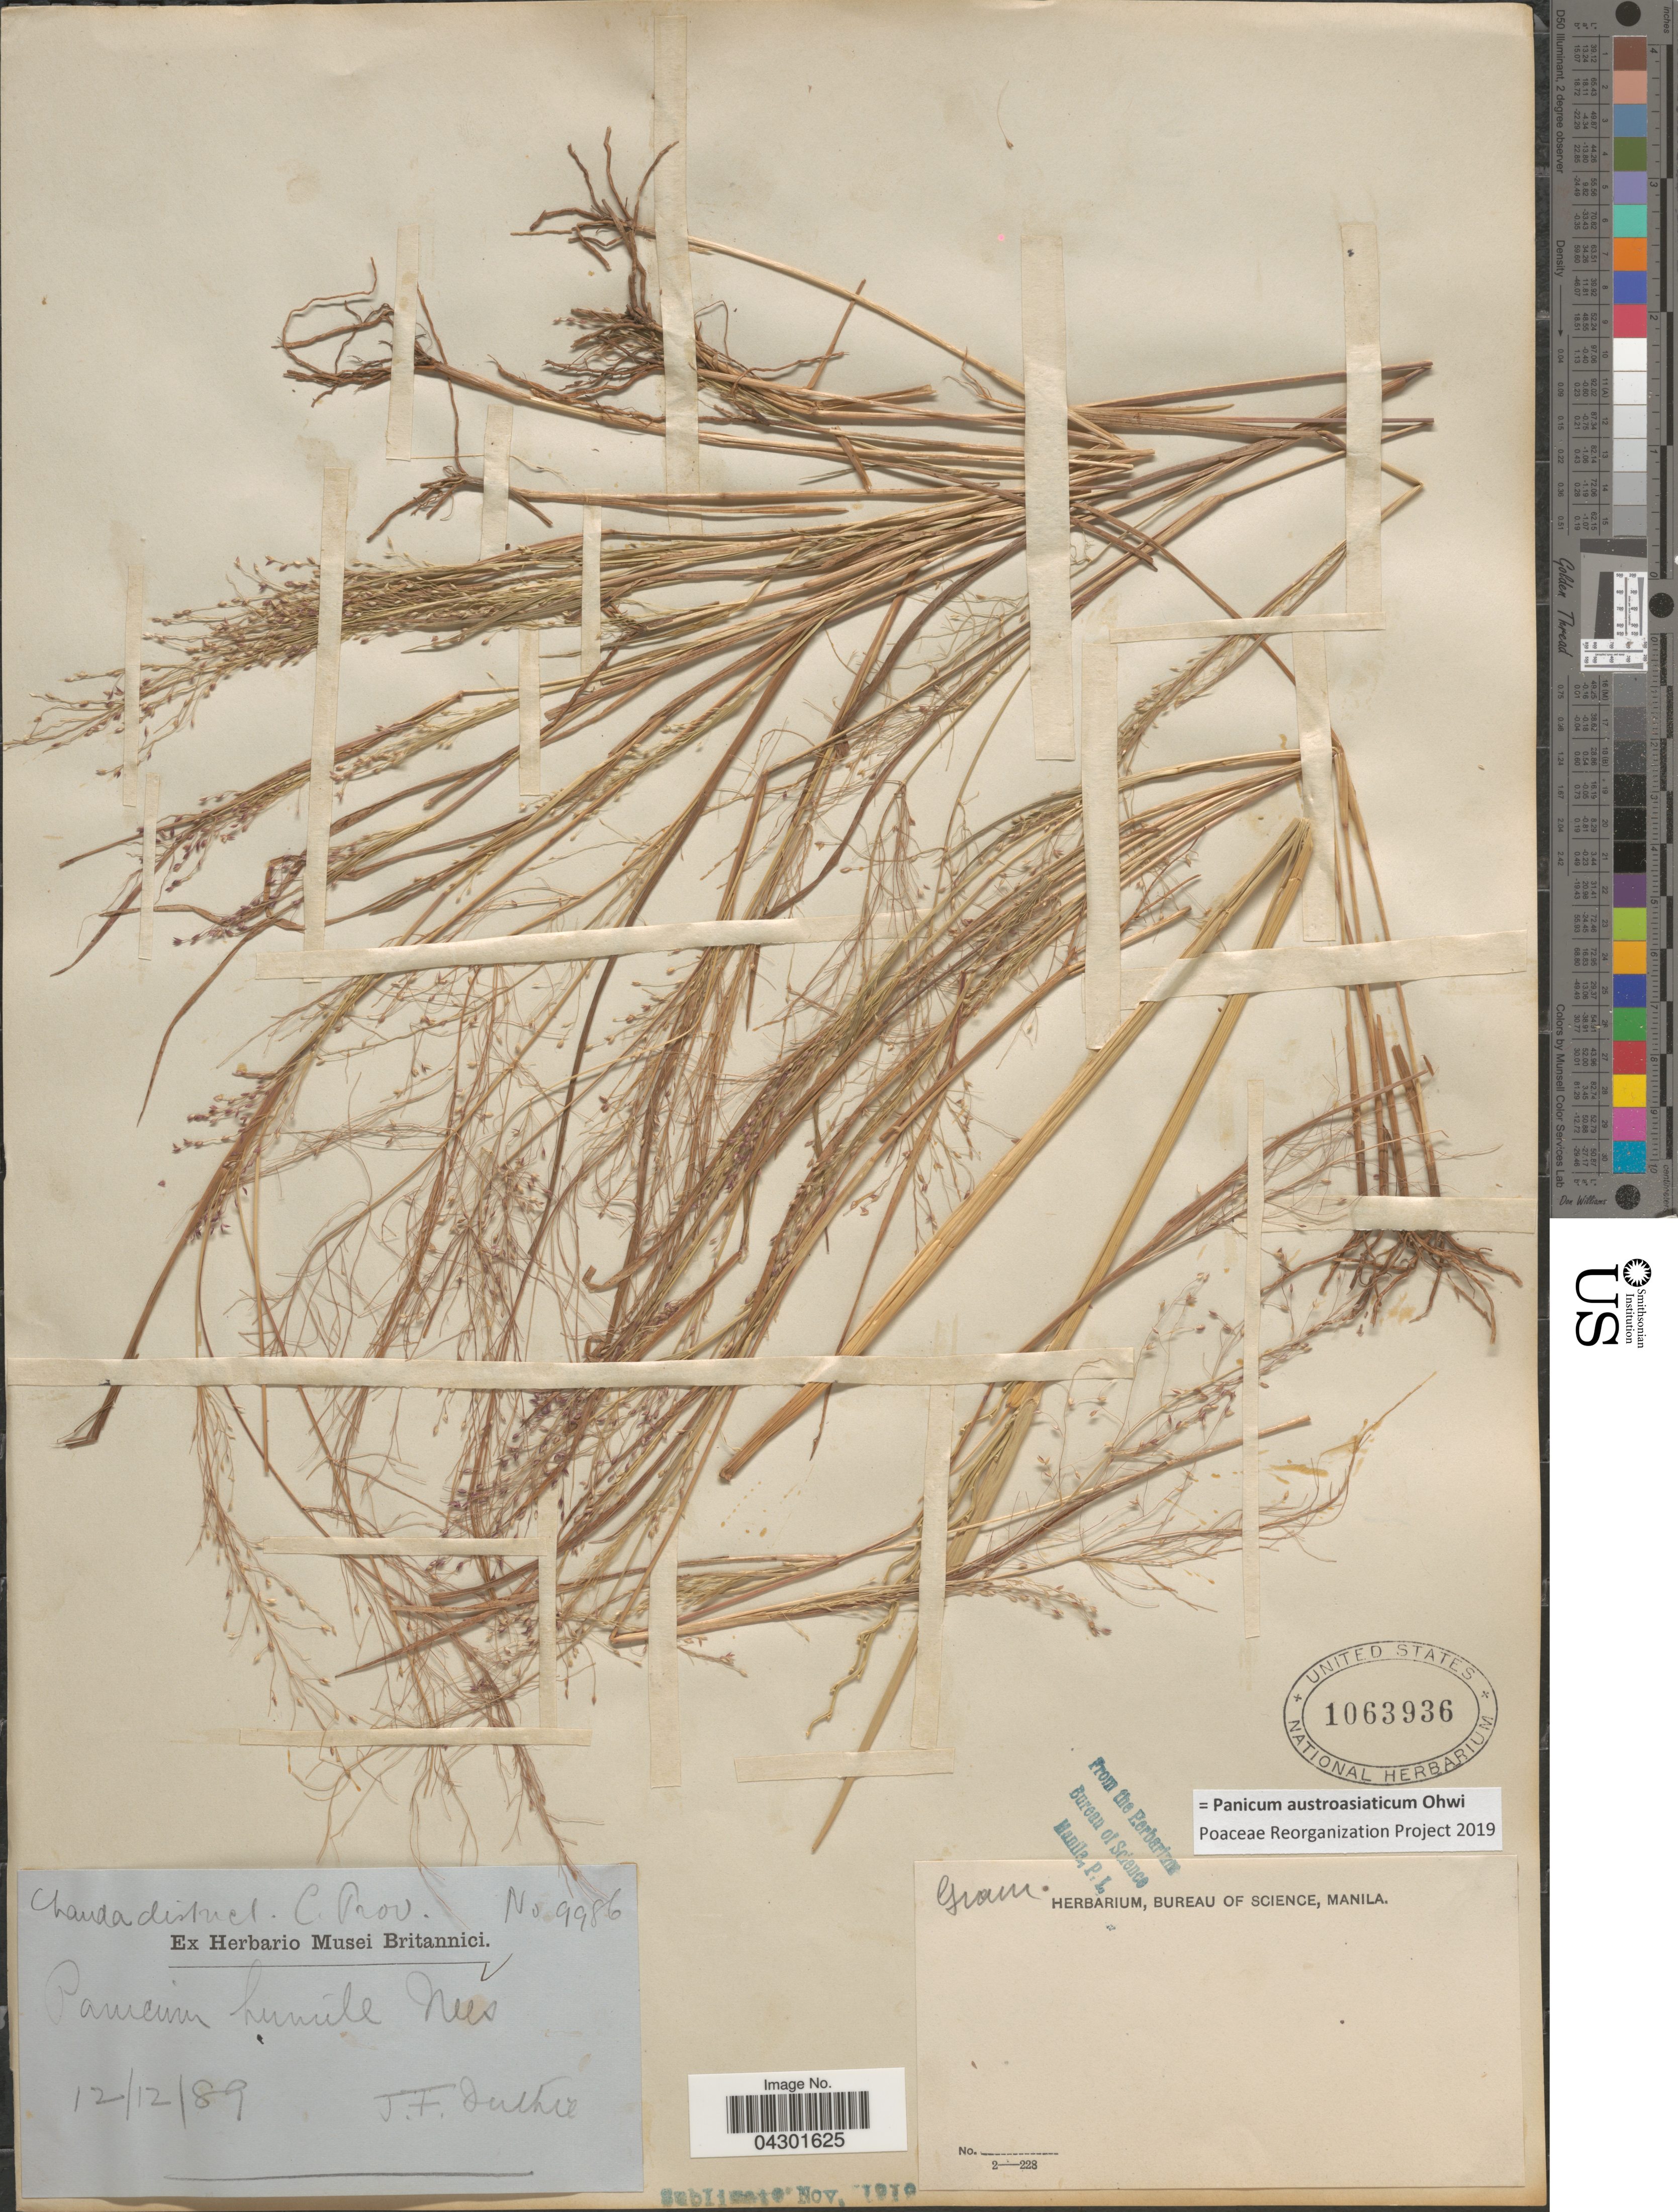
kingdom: Plantae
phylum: Tracheophyta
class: Liliopsida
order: Poales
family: Poaceae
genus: Panicum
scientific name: Panicum austroasiaticum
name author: Ohwi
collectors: J. F. Duthie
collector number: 9986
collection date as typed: Transcribed d/m/y: 12/12/89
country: India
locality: Chana district. C. Prov.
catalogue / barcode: US 1063936